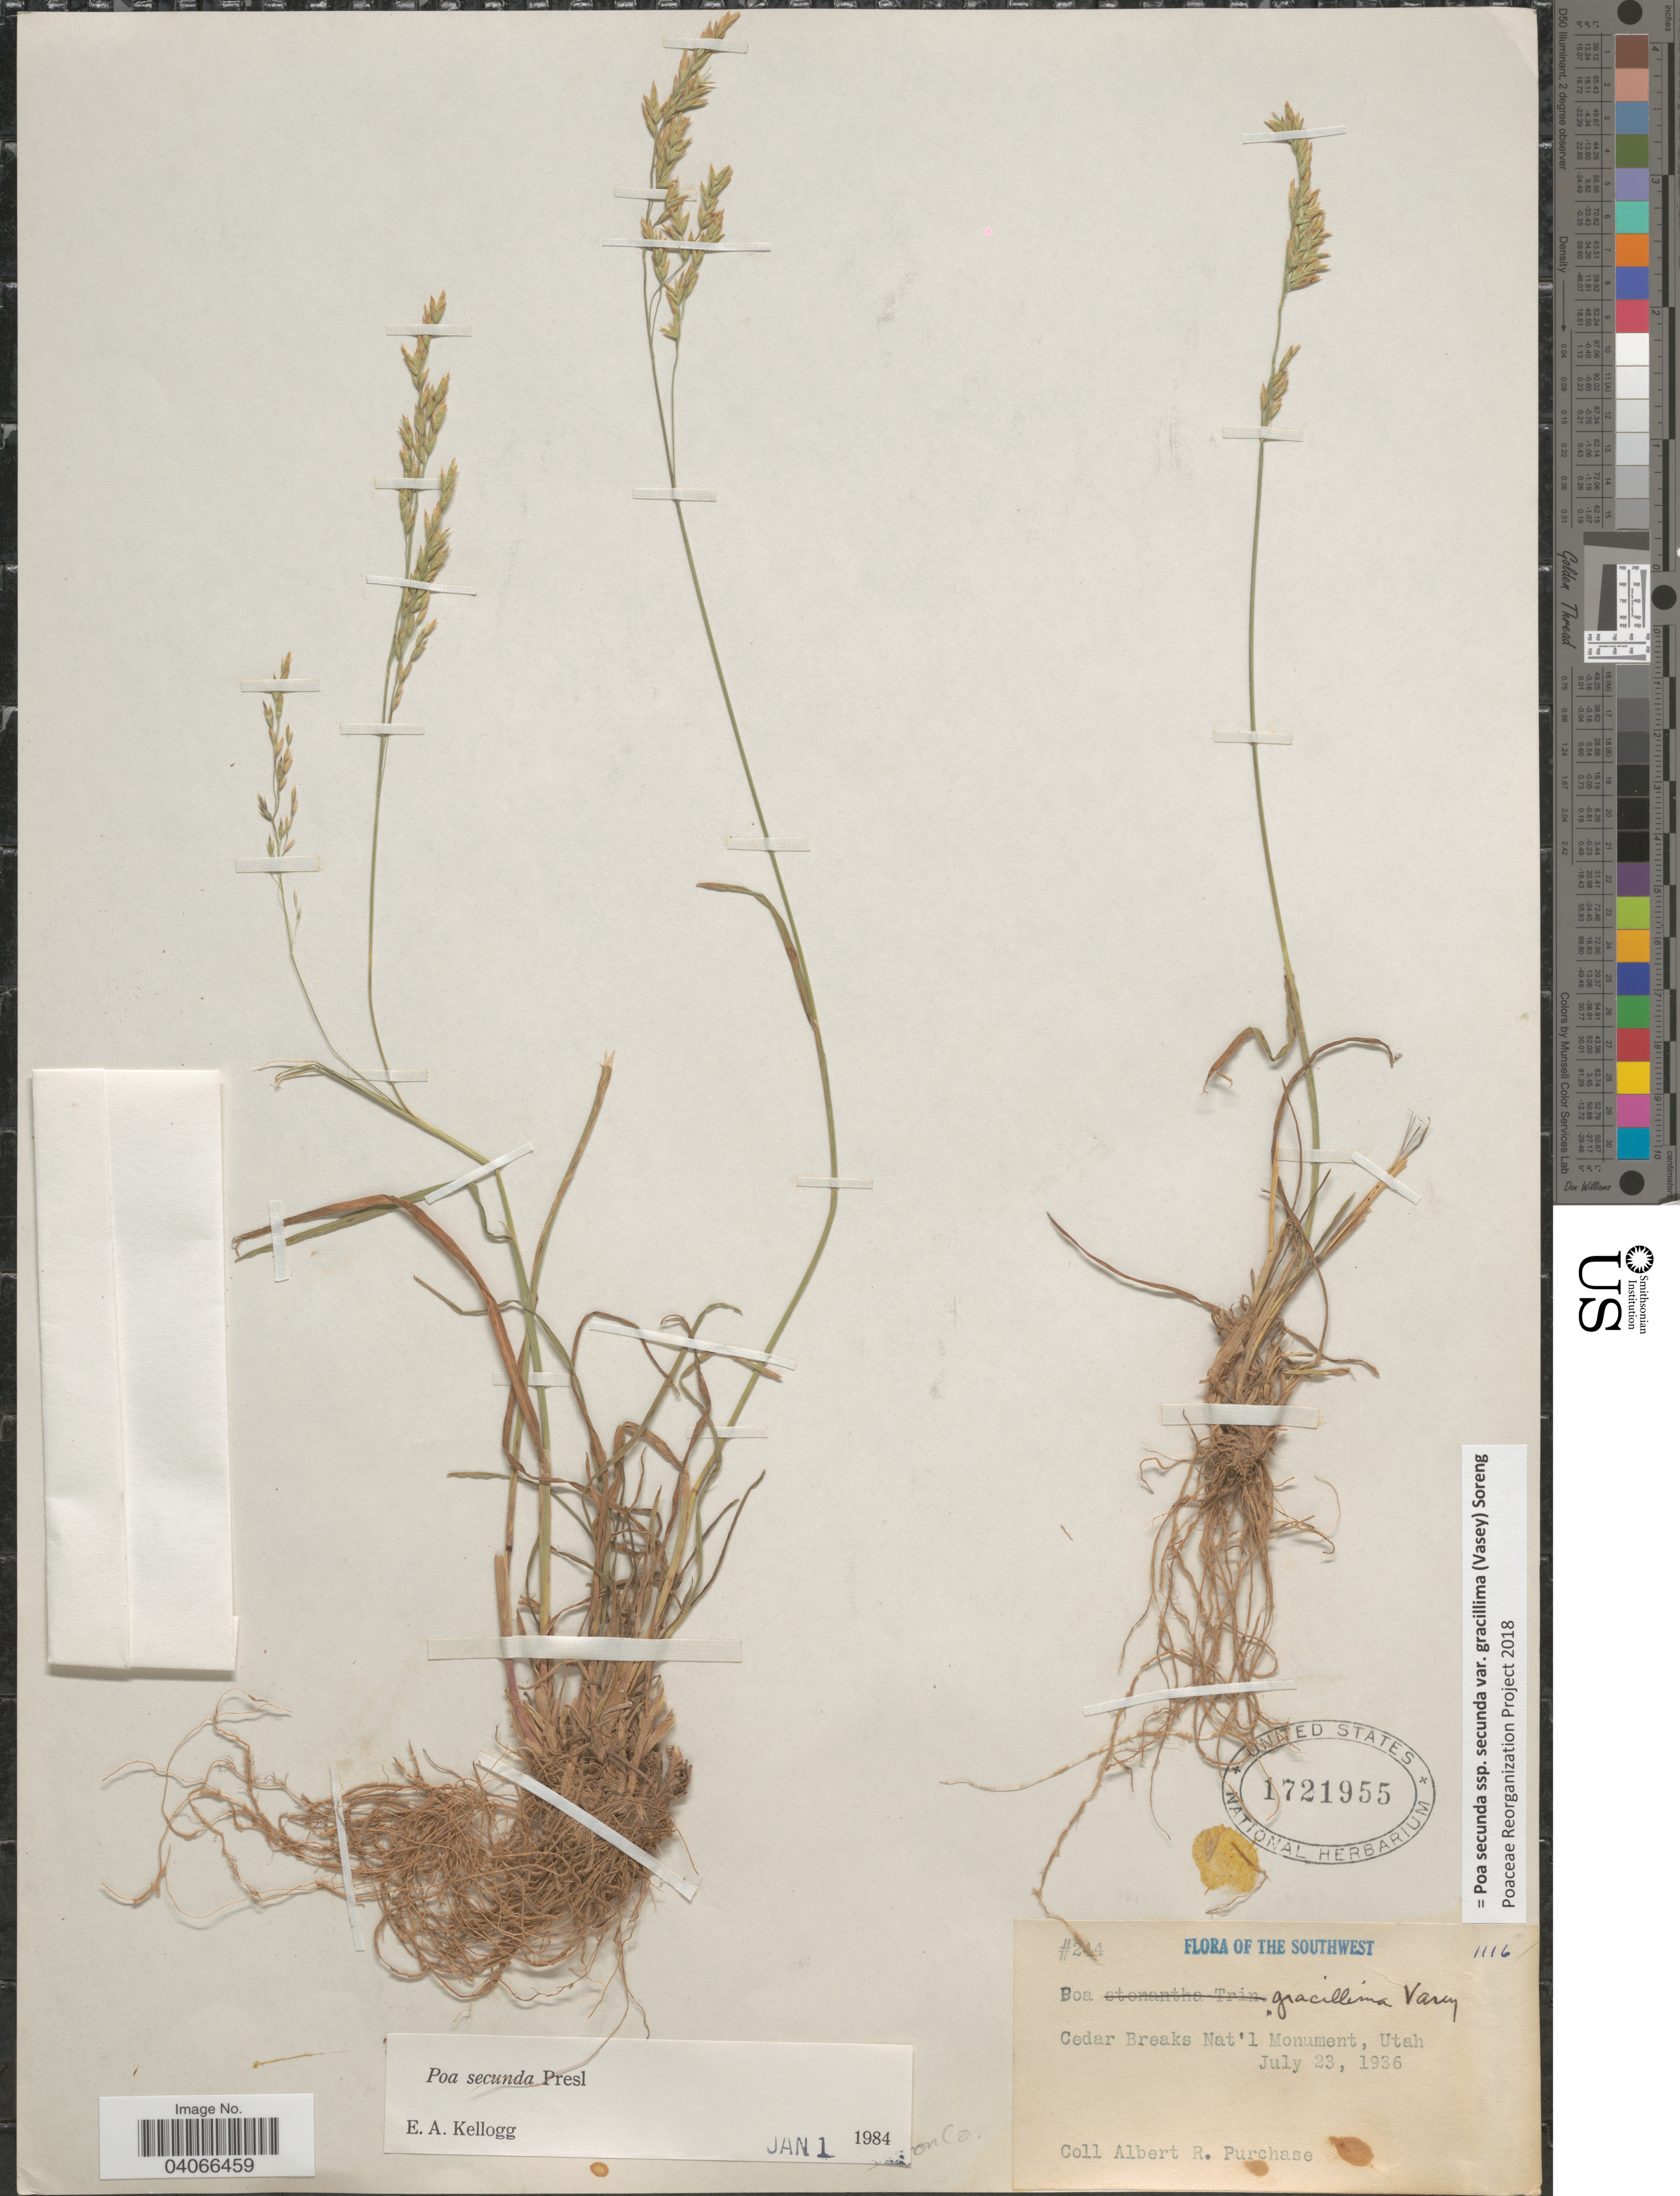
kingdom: Plantae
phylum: Tracheophyta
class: Liliopsida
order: Poales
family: Poaceae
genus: Poa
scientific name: Poa secunda subsp. secunda var. gracillima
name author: (Vasey) Soreng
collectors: A. Purchase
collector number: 244*/1116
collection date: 1936-07-23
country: United States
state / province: Utah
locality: Southwest. Cedar Breaks Nat'l Monument.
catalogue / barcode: US 1721955